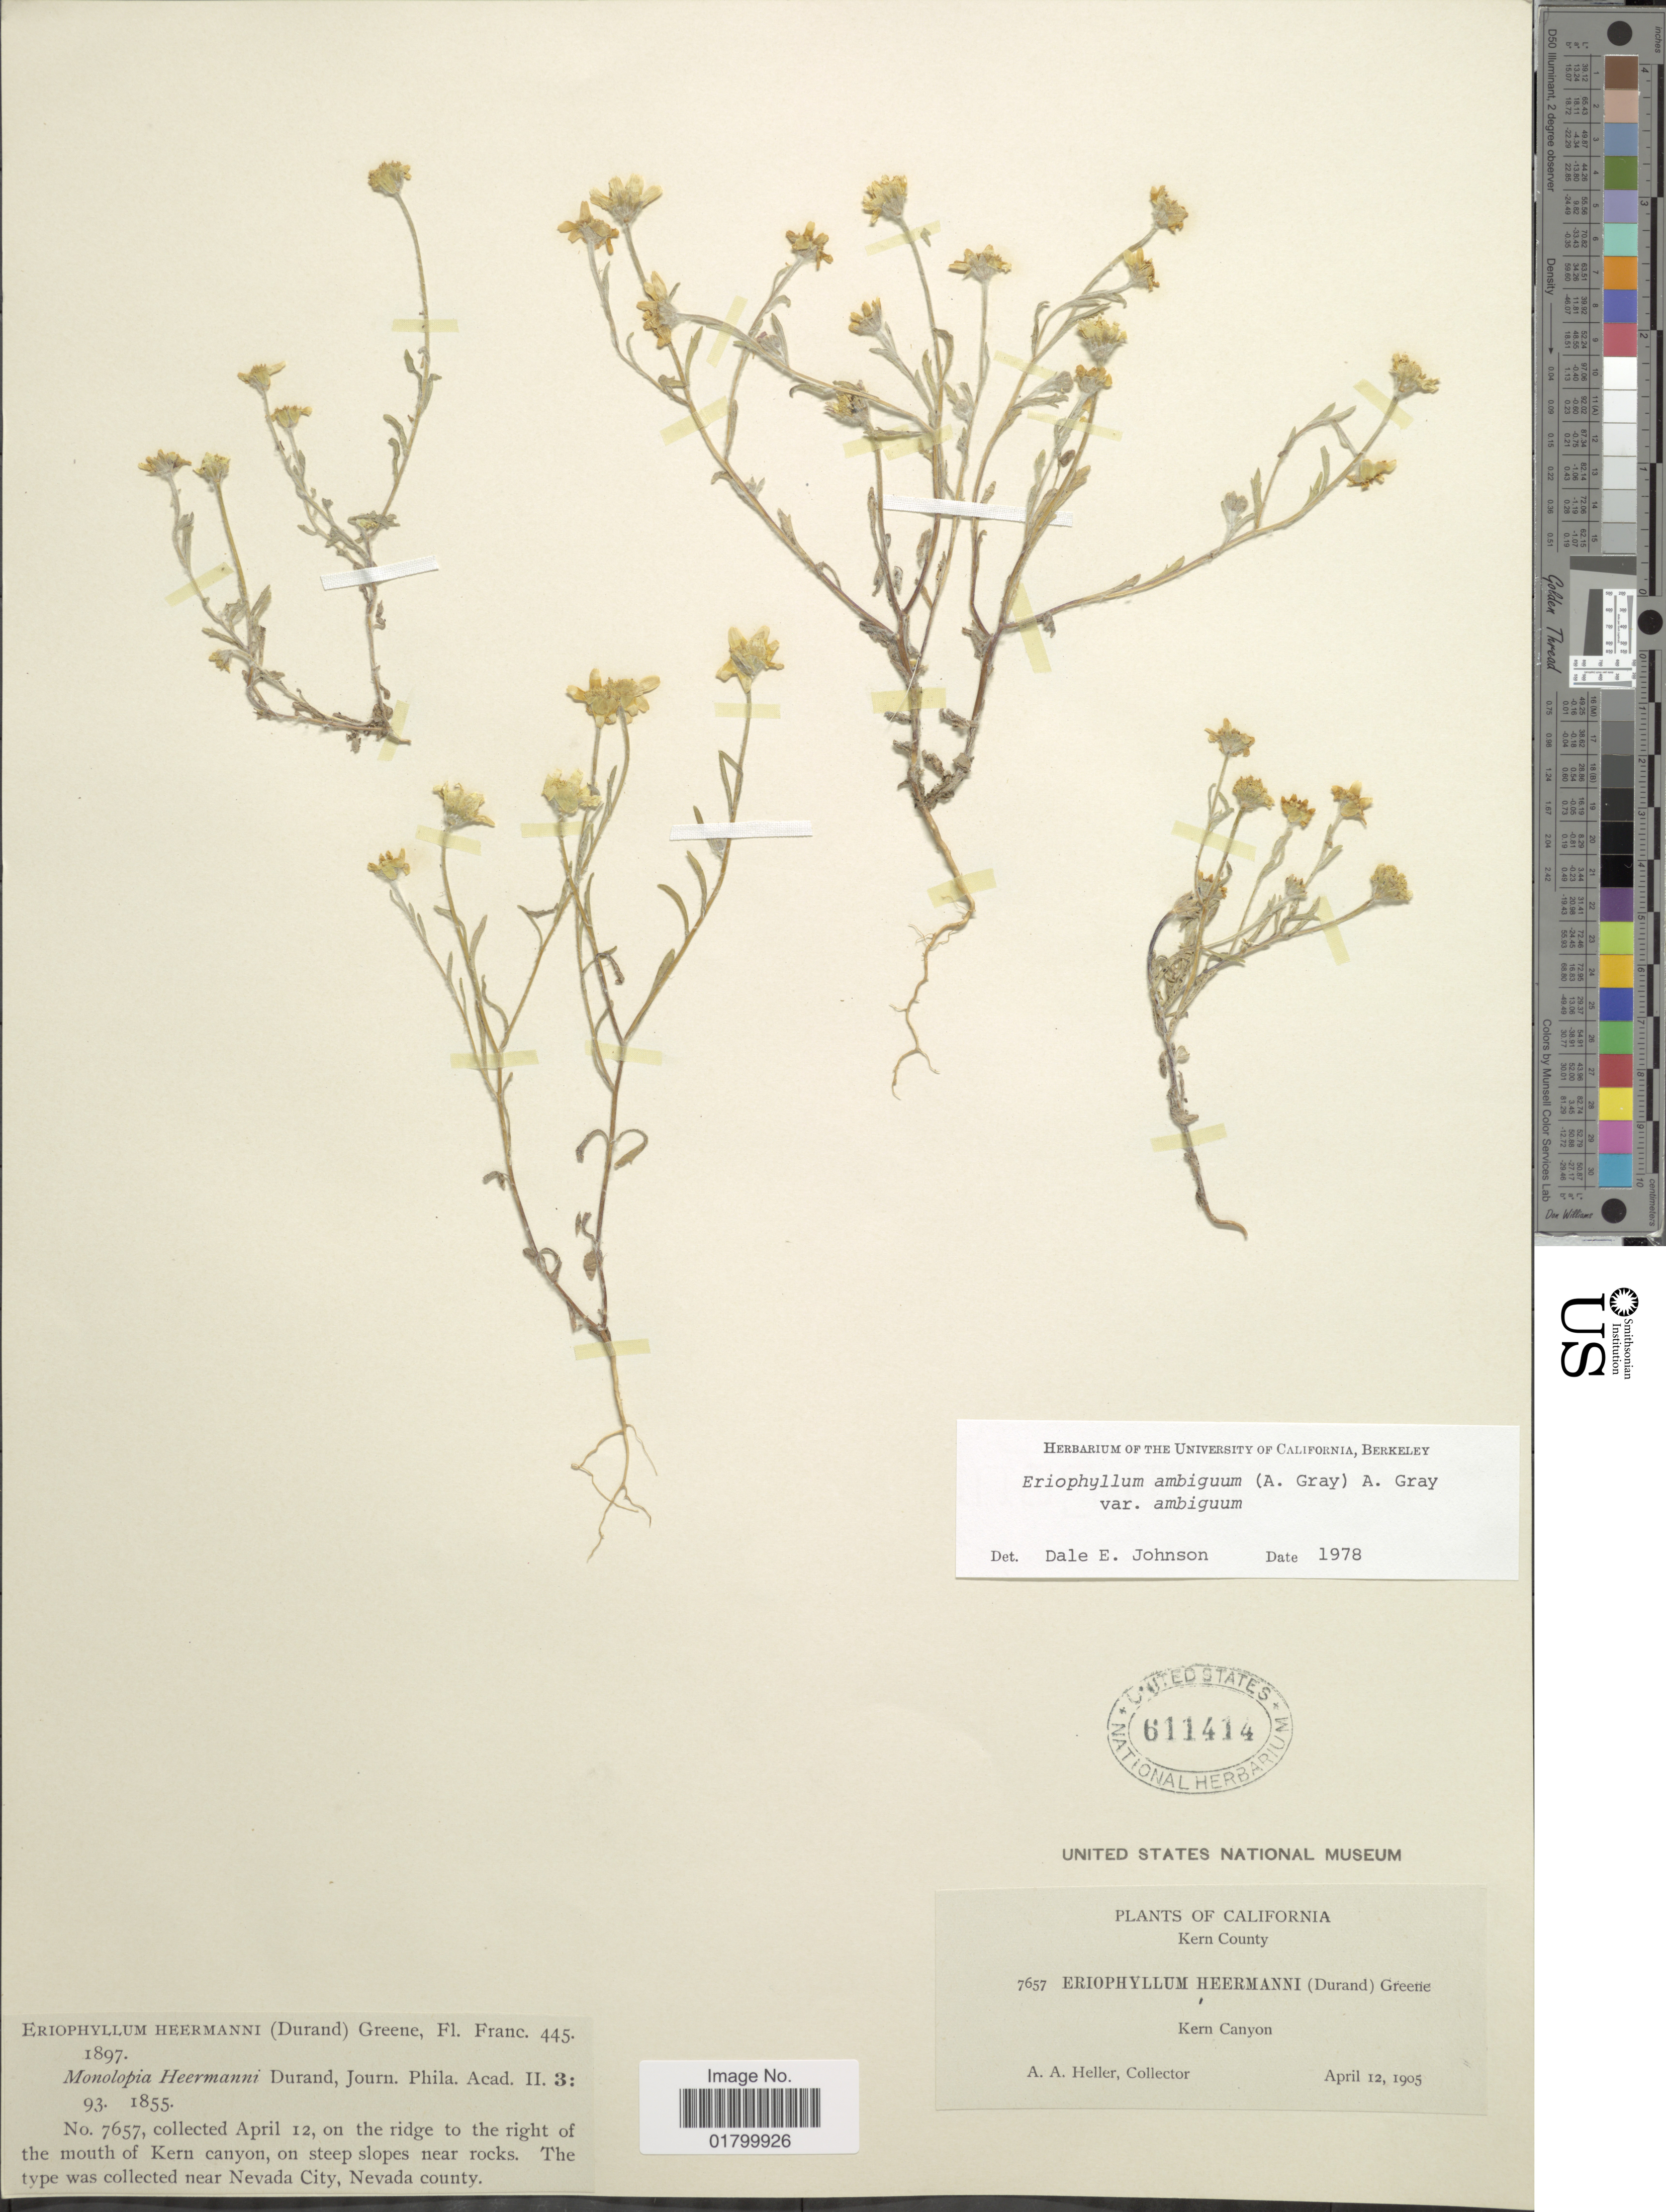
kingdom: Plantae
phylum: Tracheophyta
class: Magnoliopsida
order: Asterales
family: Asteraceae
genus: Eriophyllum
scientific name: Eriophyllum ambiguum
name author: (A. Gray) A. Gray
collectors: A. A. Heller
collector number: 7657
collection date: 1905-04-12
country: United States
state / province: California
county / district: Kern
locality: Kern County, Kern Canyon, On the ridge to the right of the mouth of Kern Canyon, on steep slopes near rocks, Near Nevad City, Nevada County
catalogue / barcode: US 611414